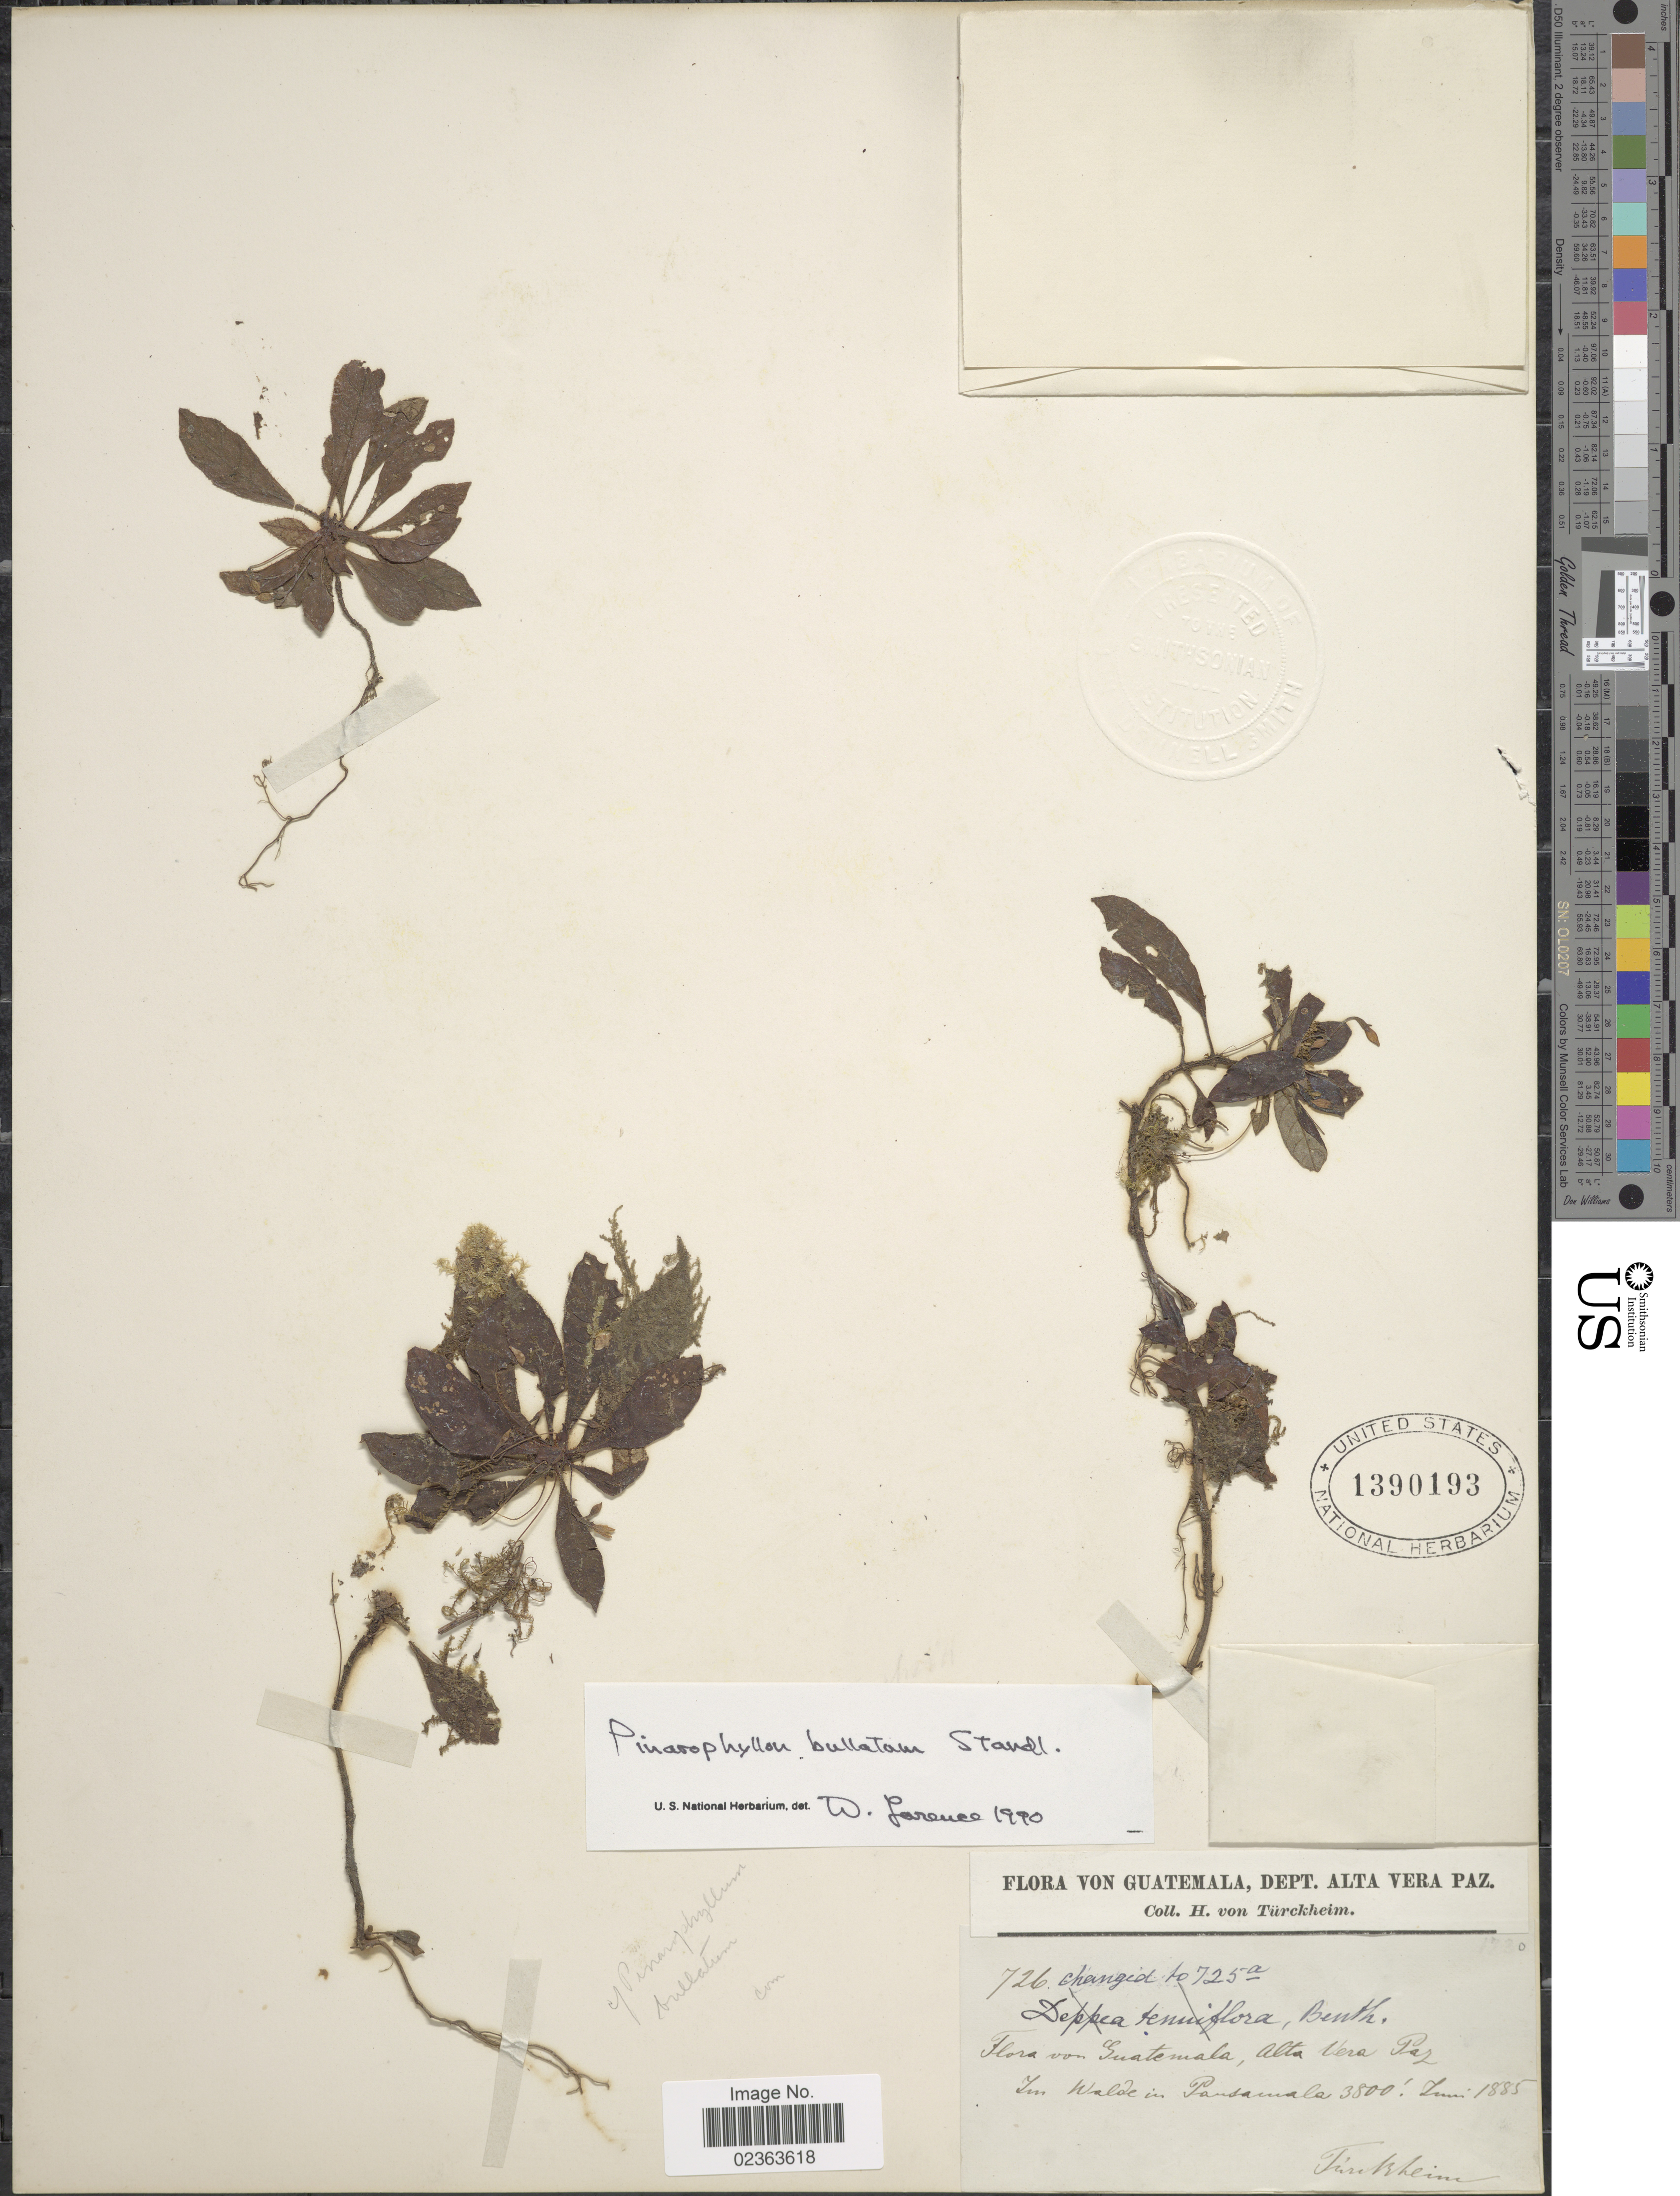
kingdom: Plantae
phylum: Tracheophyta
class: Magnoliopsida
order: Gentianales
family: Rubiaceae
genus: Pinarophyllon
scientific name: Pinarophyllon bullatum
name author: Standl.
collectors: H. von Türckheim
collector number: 726/725a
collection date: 1885-06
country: Guatemala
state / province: Alta Verapaz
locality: Im Walde in Pansamalá.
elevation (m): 1158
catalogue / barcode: US 1390193